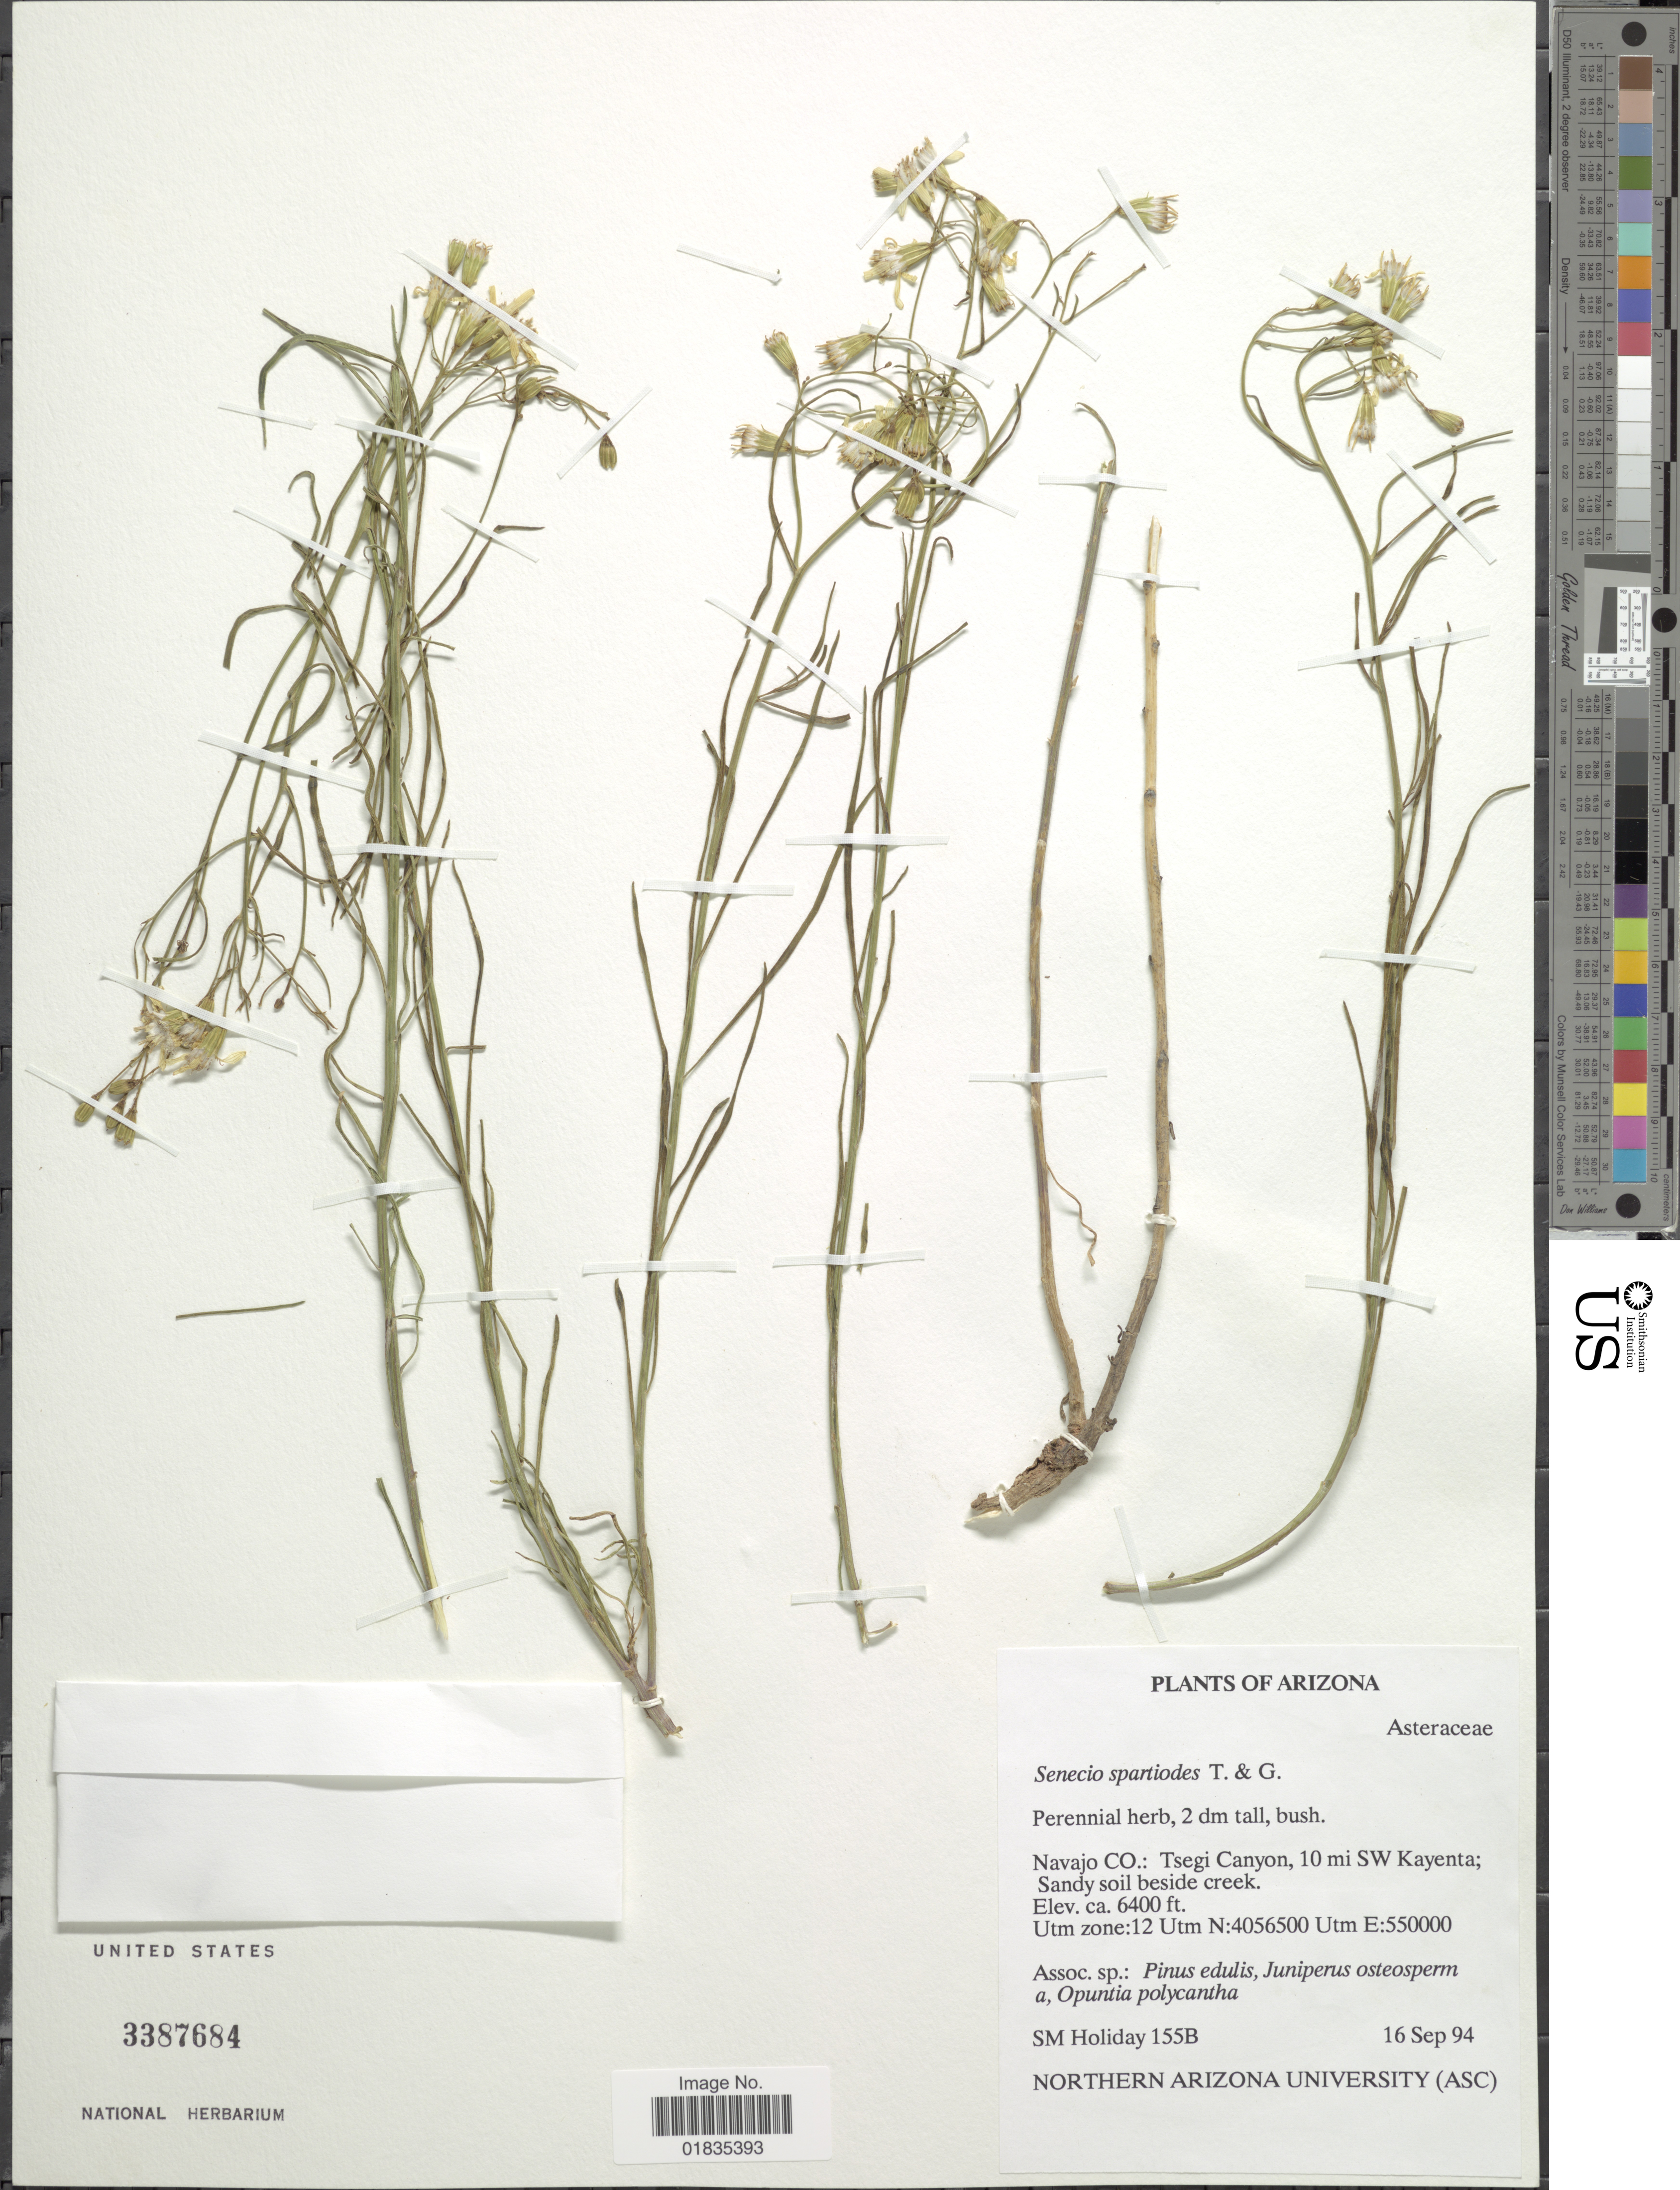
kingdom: Plantae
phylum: Tracheophyta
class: Magnoliopsida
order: Asterales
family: Asteraceae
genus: Senecio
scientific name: Senecio spartioides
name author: Torr. & A. Gray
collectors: S. Holiday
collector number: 155B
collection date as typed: Transcribed d/m/y: 16/9/94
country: United States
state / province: Arizona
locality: Navajo Co.: tsegi Canyon, 10 mi SW Kayenta; sandy soil beside creek, Utm zone: 12 Utm N:4056500 Utm E:550000.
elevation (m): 1951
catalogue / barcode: US 3387684